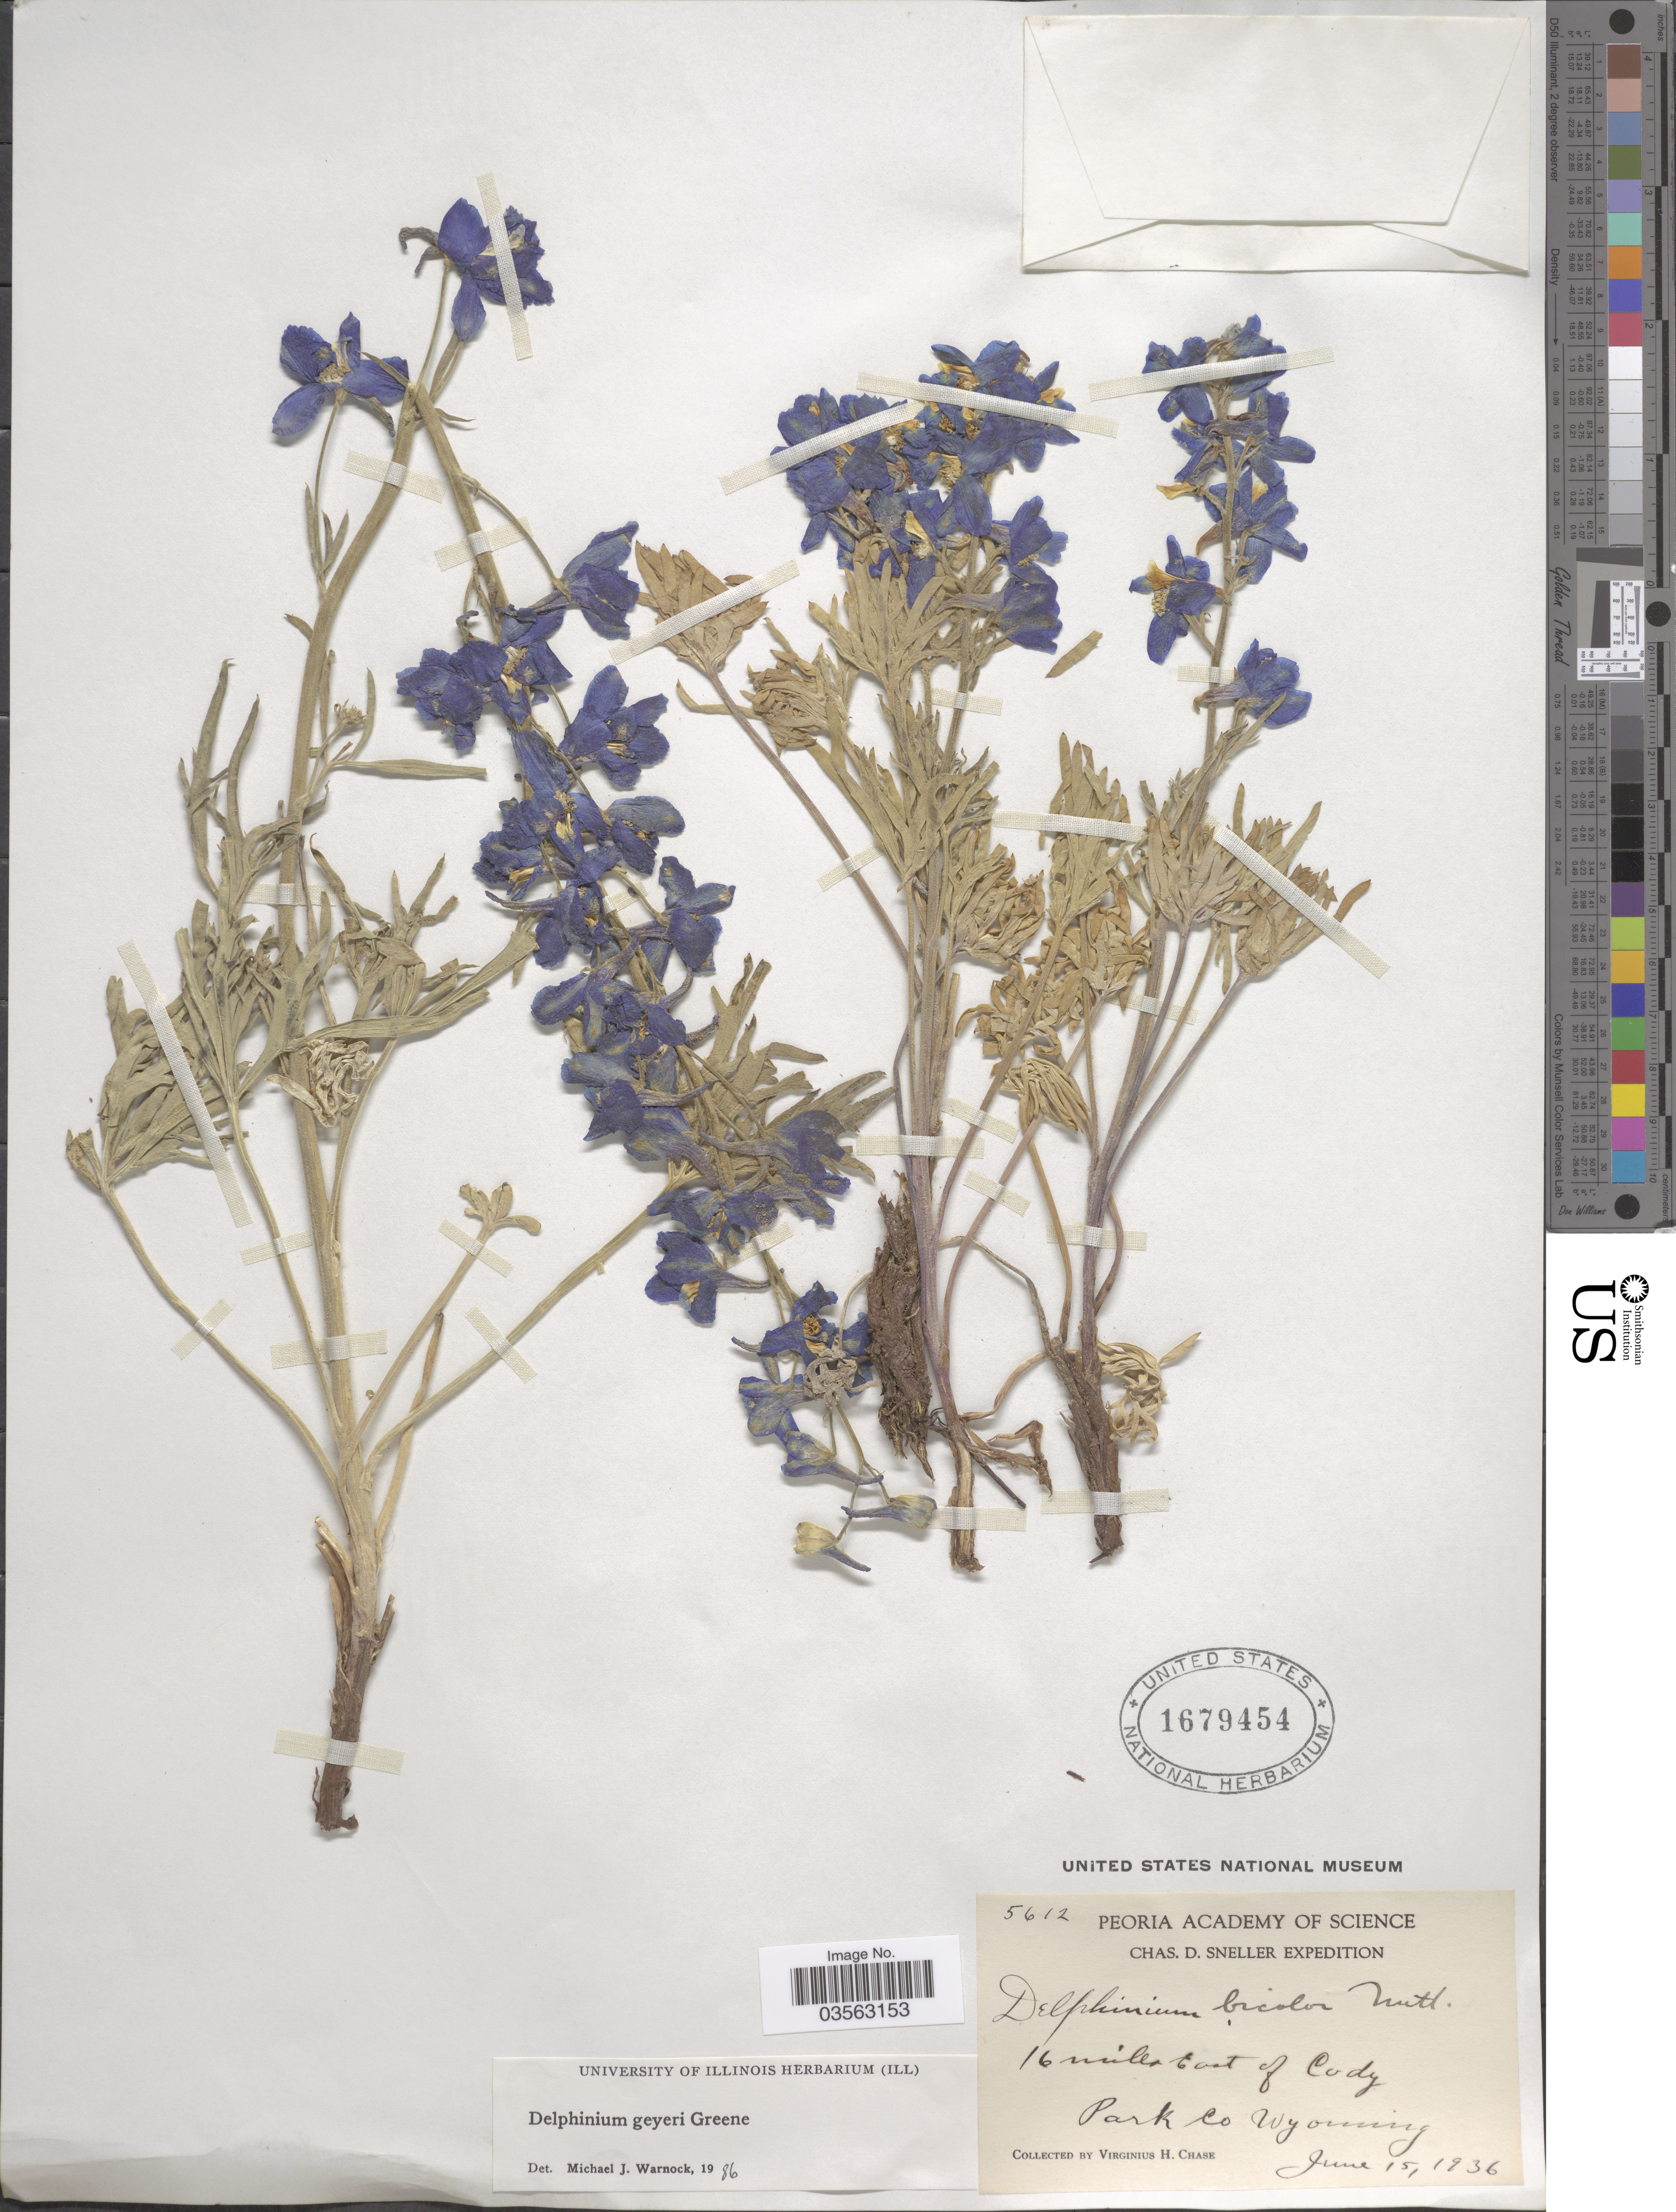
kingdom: Plantae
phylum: Tracheophyta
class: Magnoliopsida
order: Ranunculales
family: Ranunculaceae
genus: Delphinium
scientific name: Delphinium geyeri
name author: Greene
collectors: V. H. Chase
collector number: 5612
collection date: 1936-06-15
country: United States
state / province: Wyoming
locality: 16 miles East of Cody Park Co.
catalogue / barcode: US 1679454